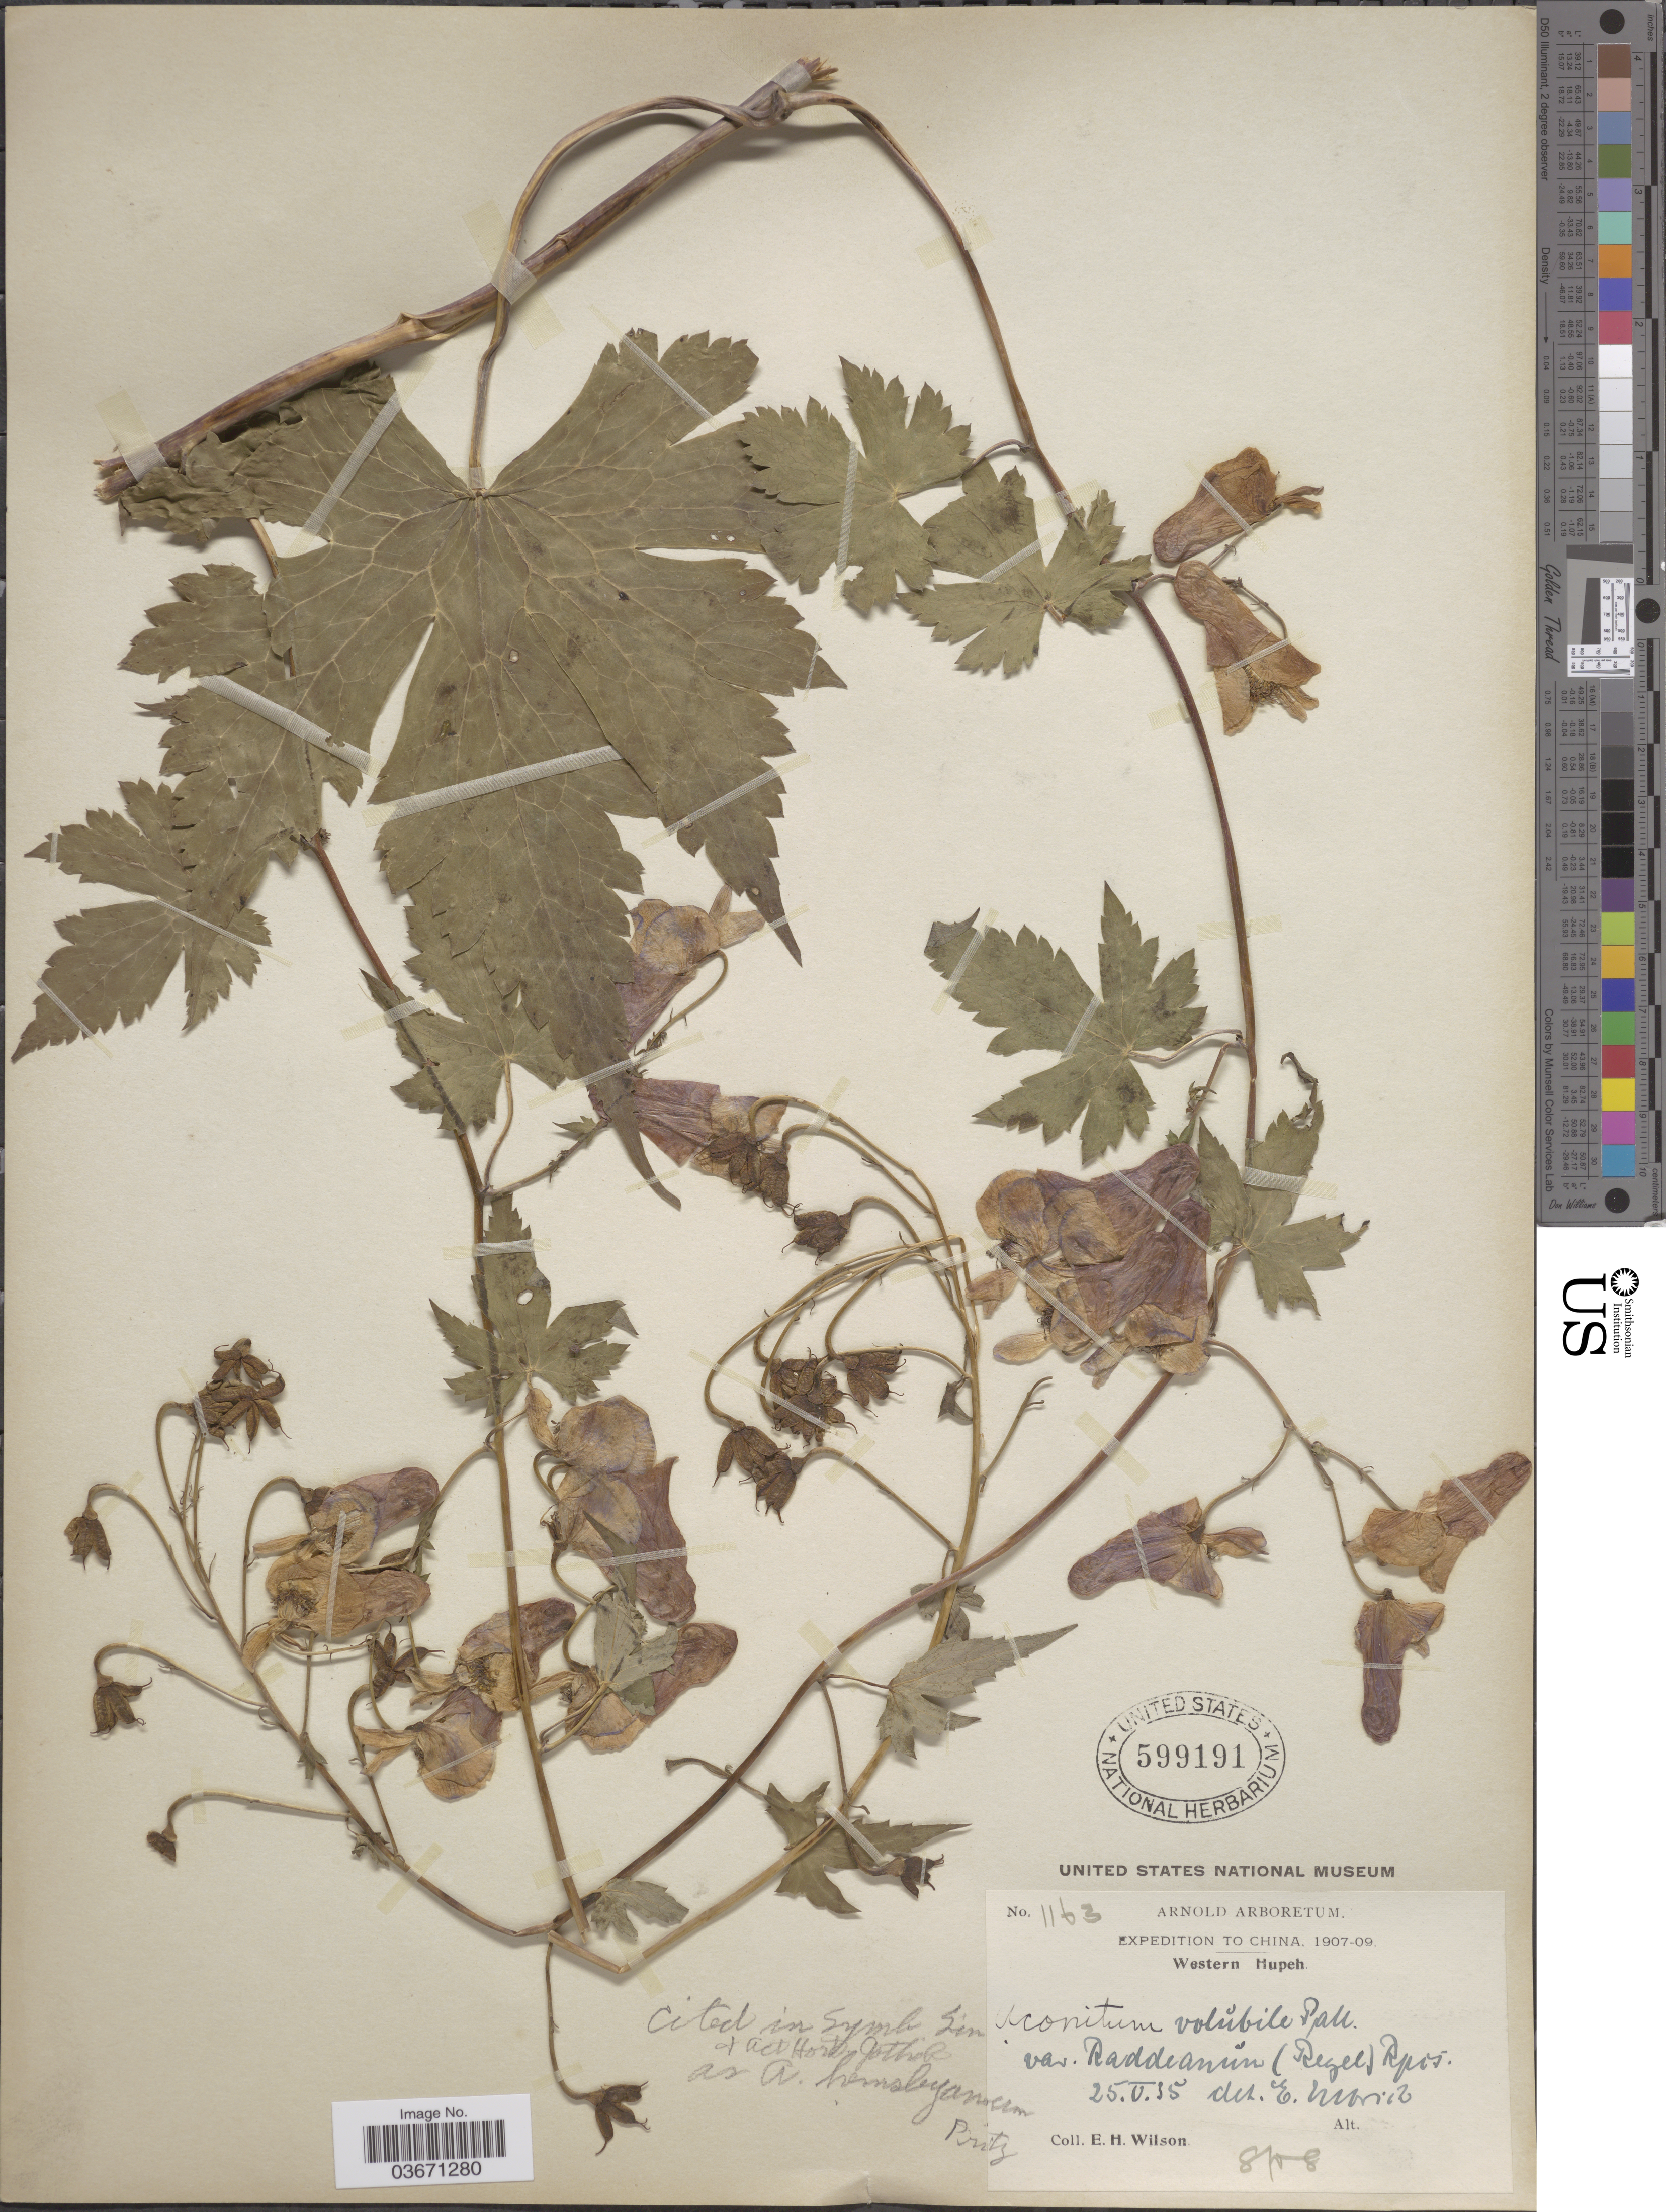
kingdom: Plantae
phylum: Tracheophyta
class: Magnoliopsida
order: Ranunculales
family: Ranunculaceae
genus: Aconitum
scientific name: Aconitum hemsleyanum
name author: E. Pritz.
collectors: E. Wilson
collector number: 1163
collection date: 1908-08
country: China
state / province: Hubei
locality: Western Hupeh.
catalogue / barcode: US 599191